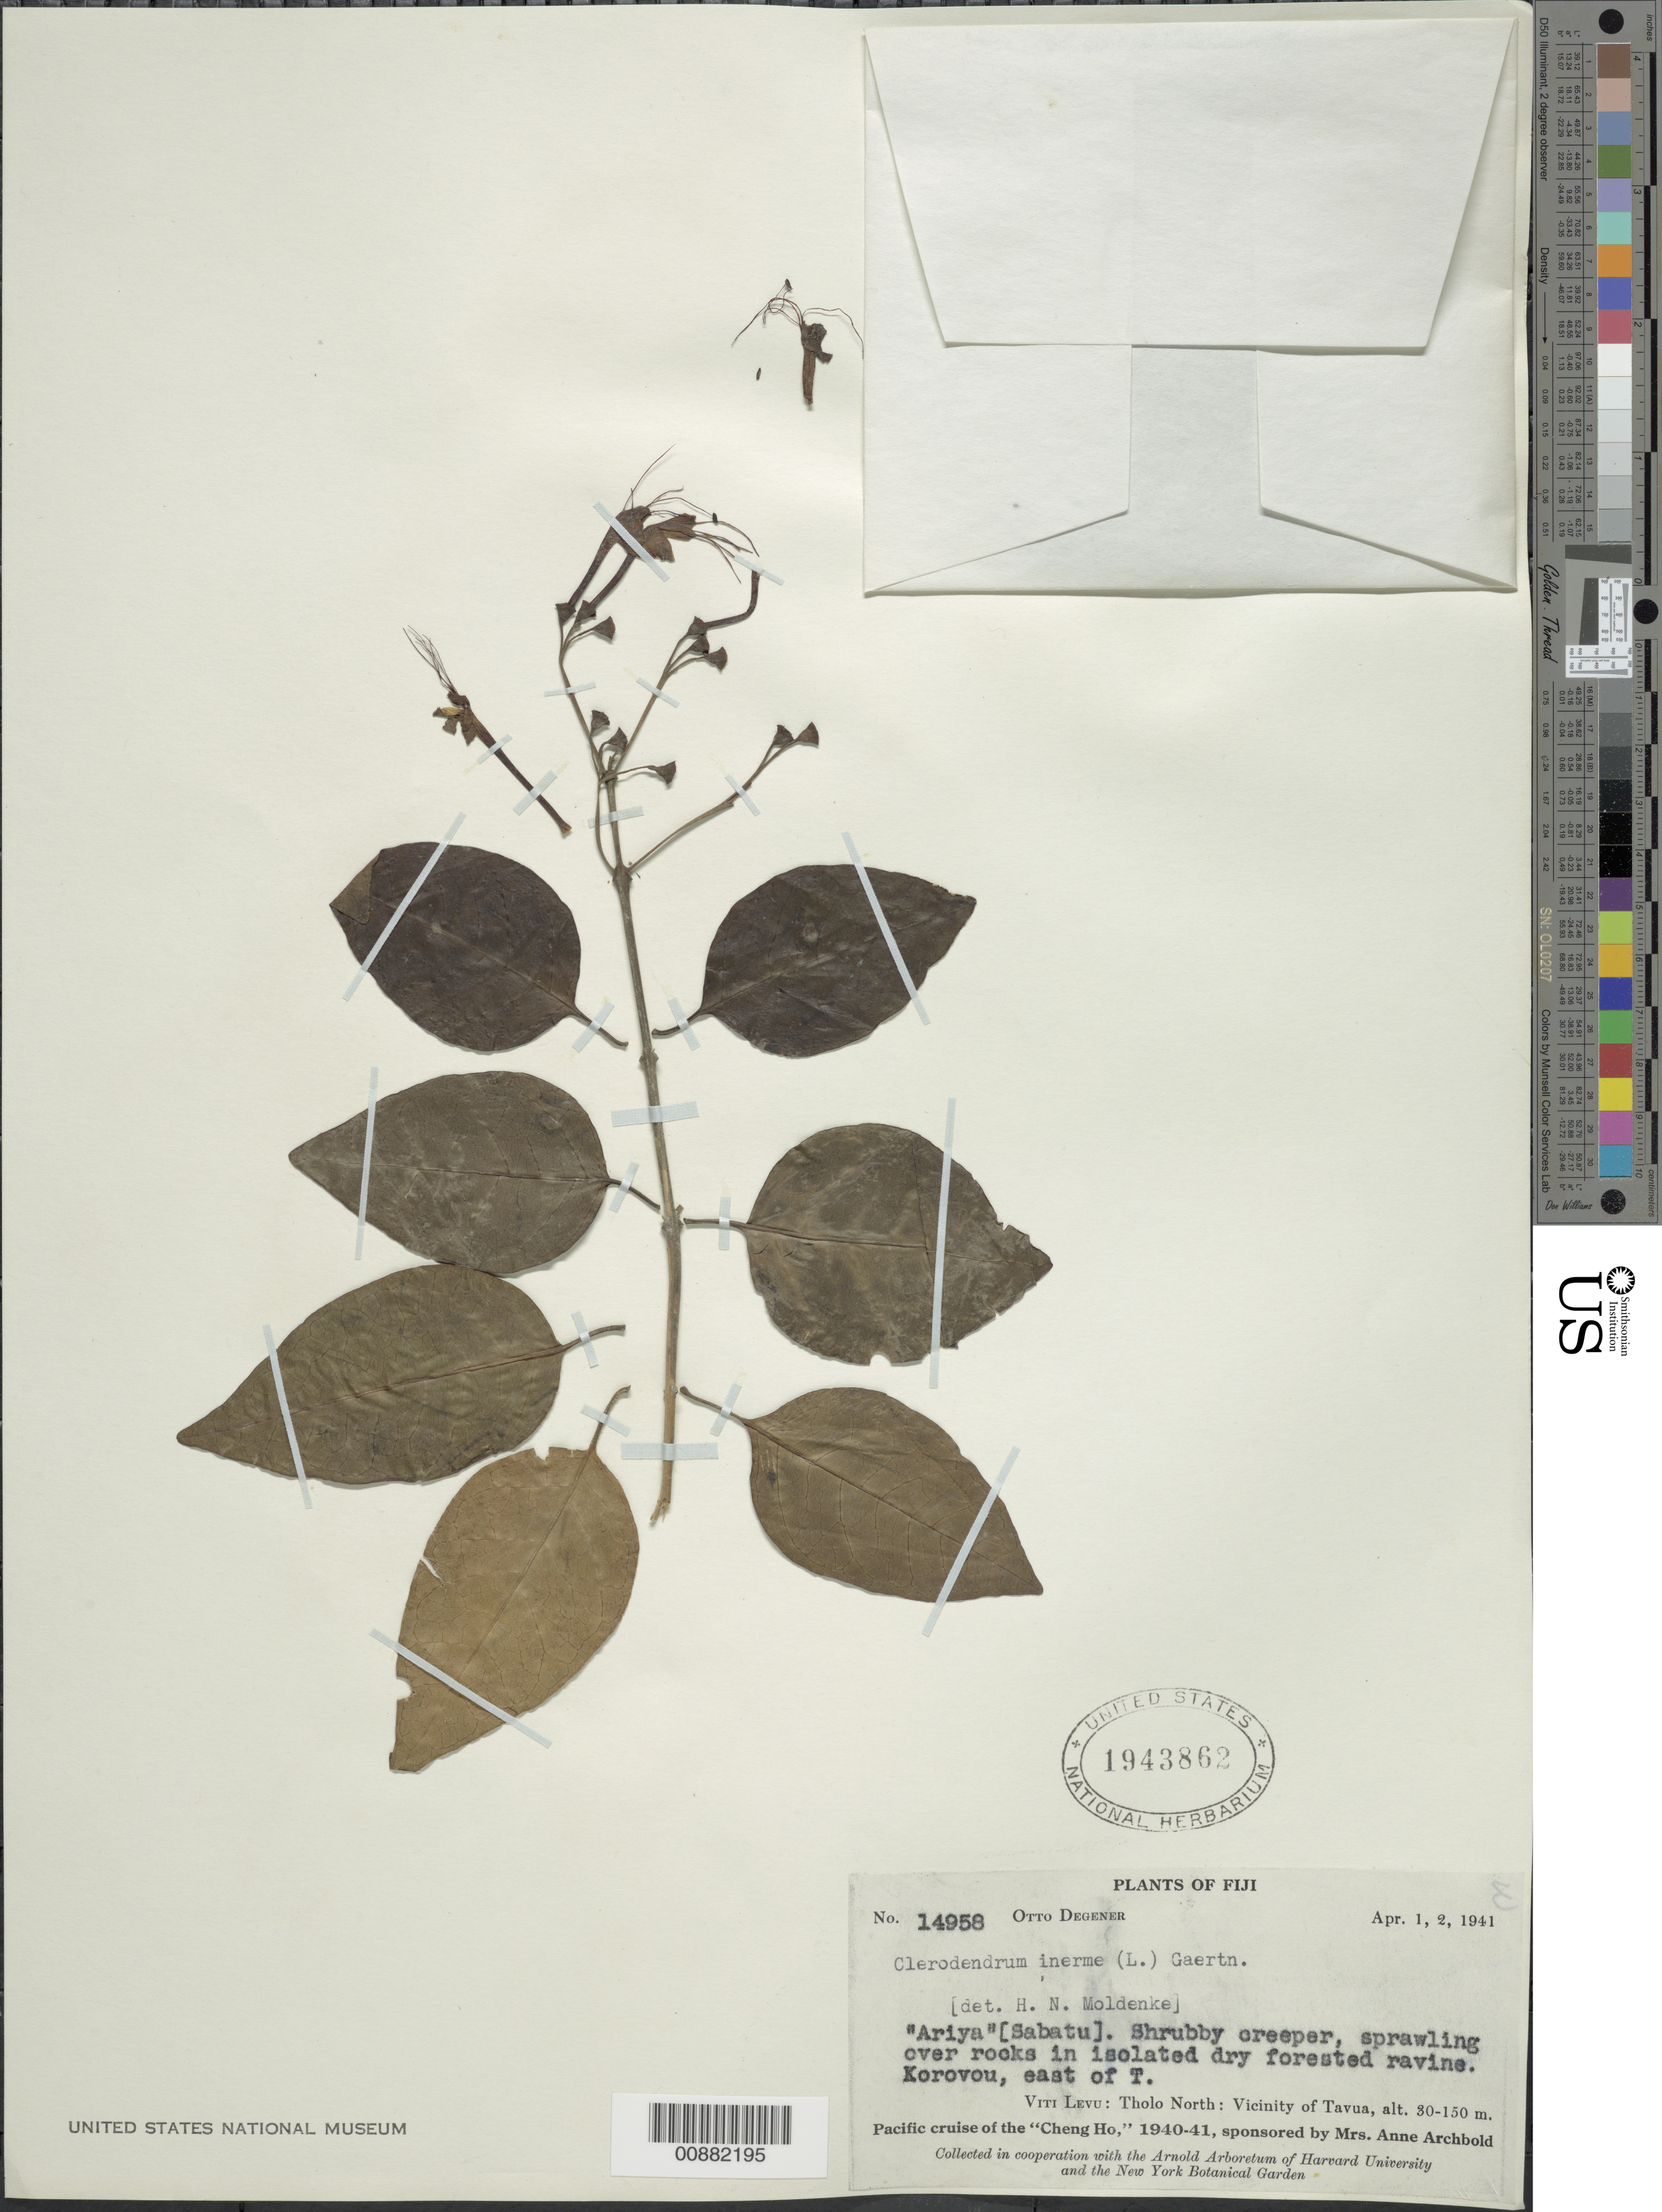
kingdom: Plantae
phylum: Tracheophyta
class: Magnoliopsida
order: Lamiales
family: Lamiaceae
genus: Clerodendrum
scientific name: Clerodendrum inerme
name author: (L.) Gaertn.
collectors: O. Degener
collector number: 14958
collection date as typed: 01 Apr 1941 to 02 Apr 1941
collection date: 1941-04-01/1941-04-02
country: Fiji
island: Viti Levu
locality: Tholo north, Vicinity of Tavua, Korovou, east of T.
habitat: sprawing over rocks in isolated dry forested ravine.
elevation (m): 30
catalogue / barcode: US 1943862